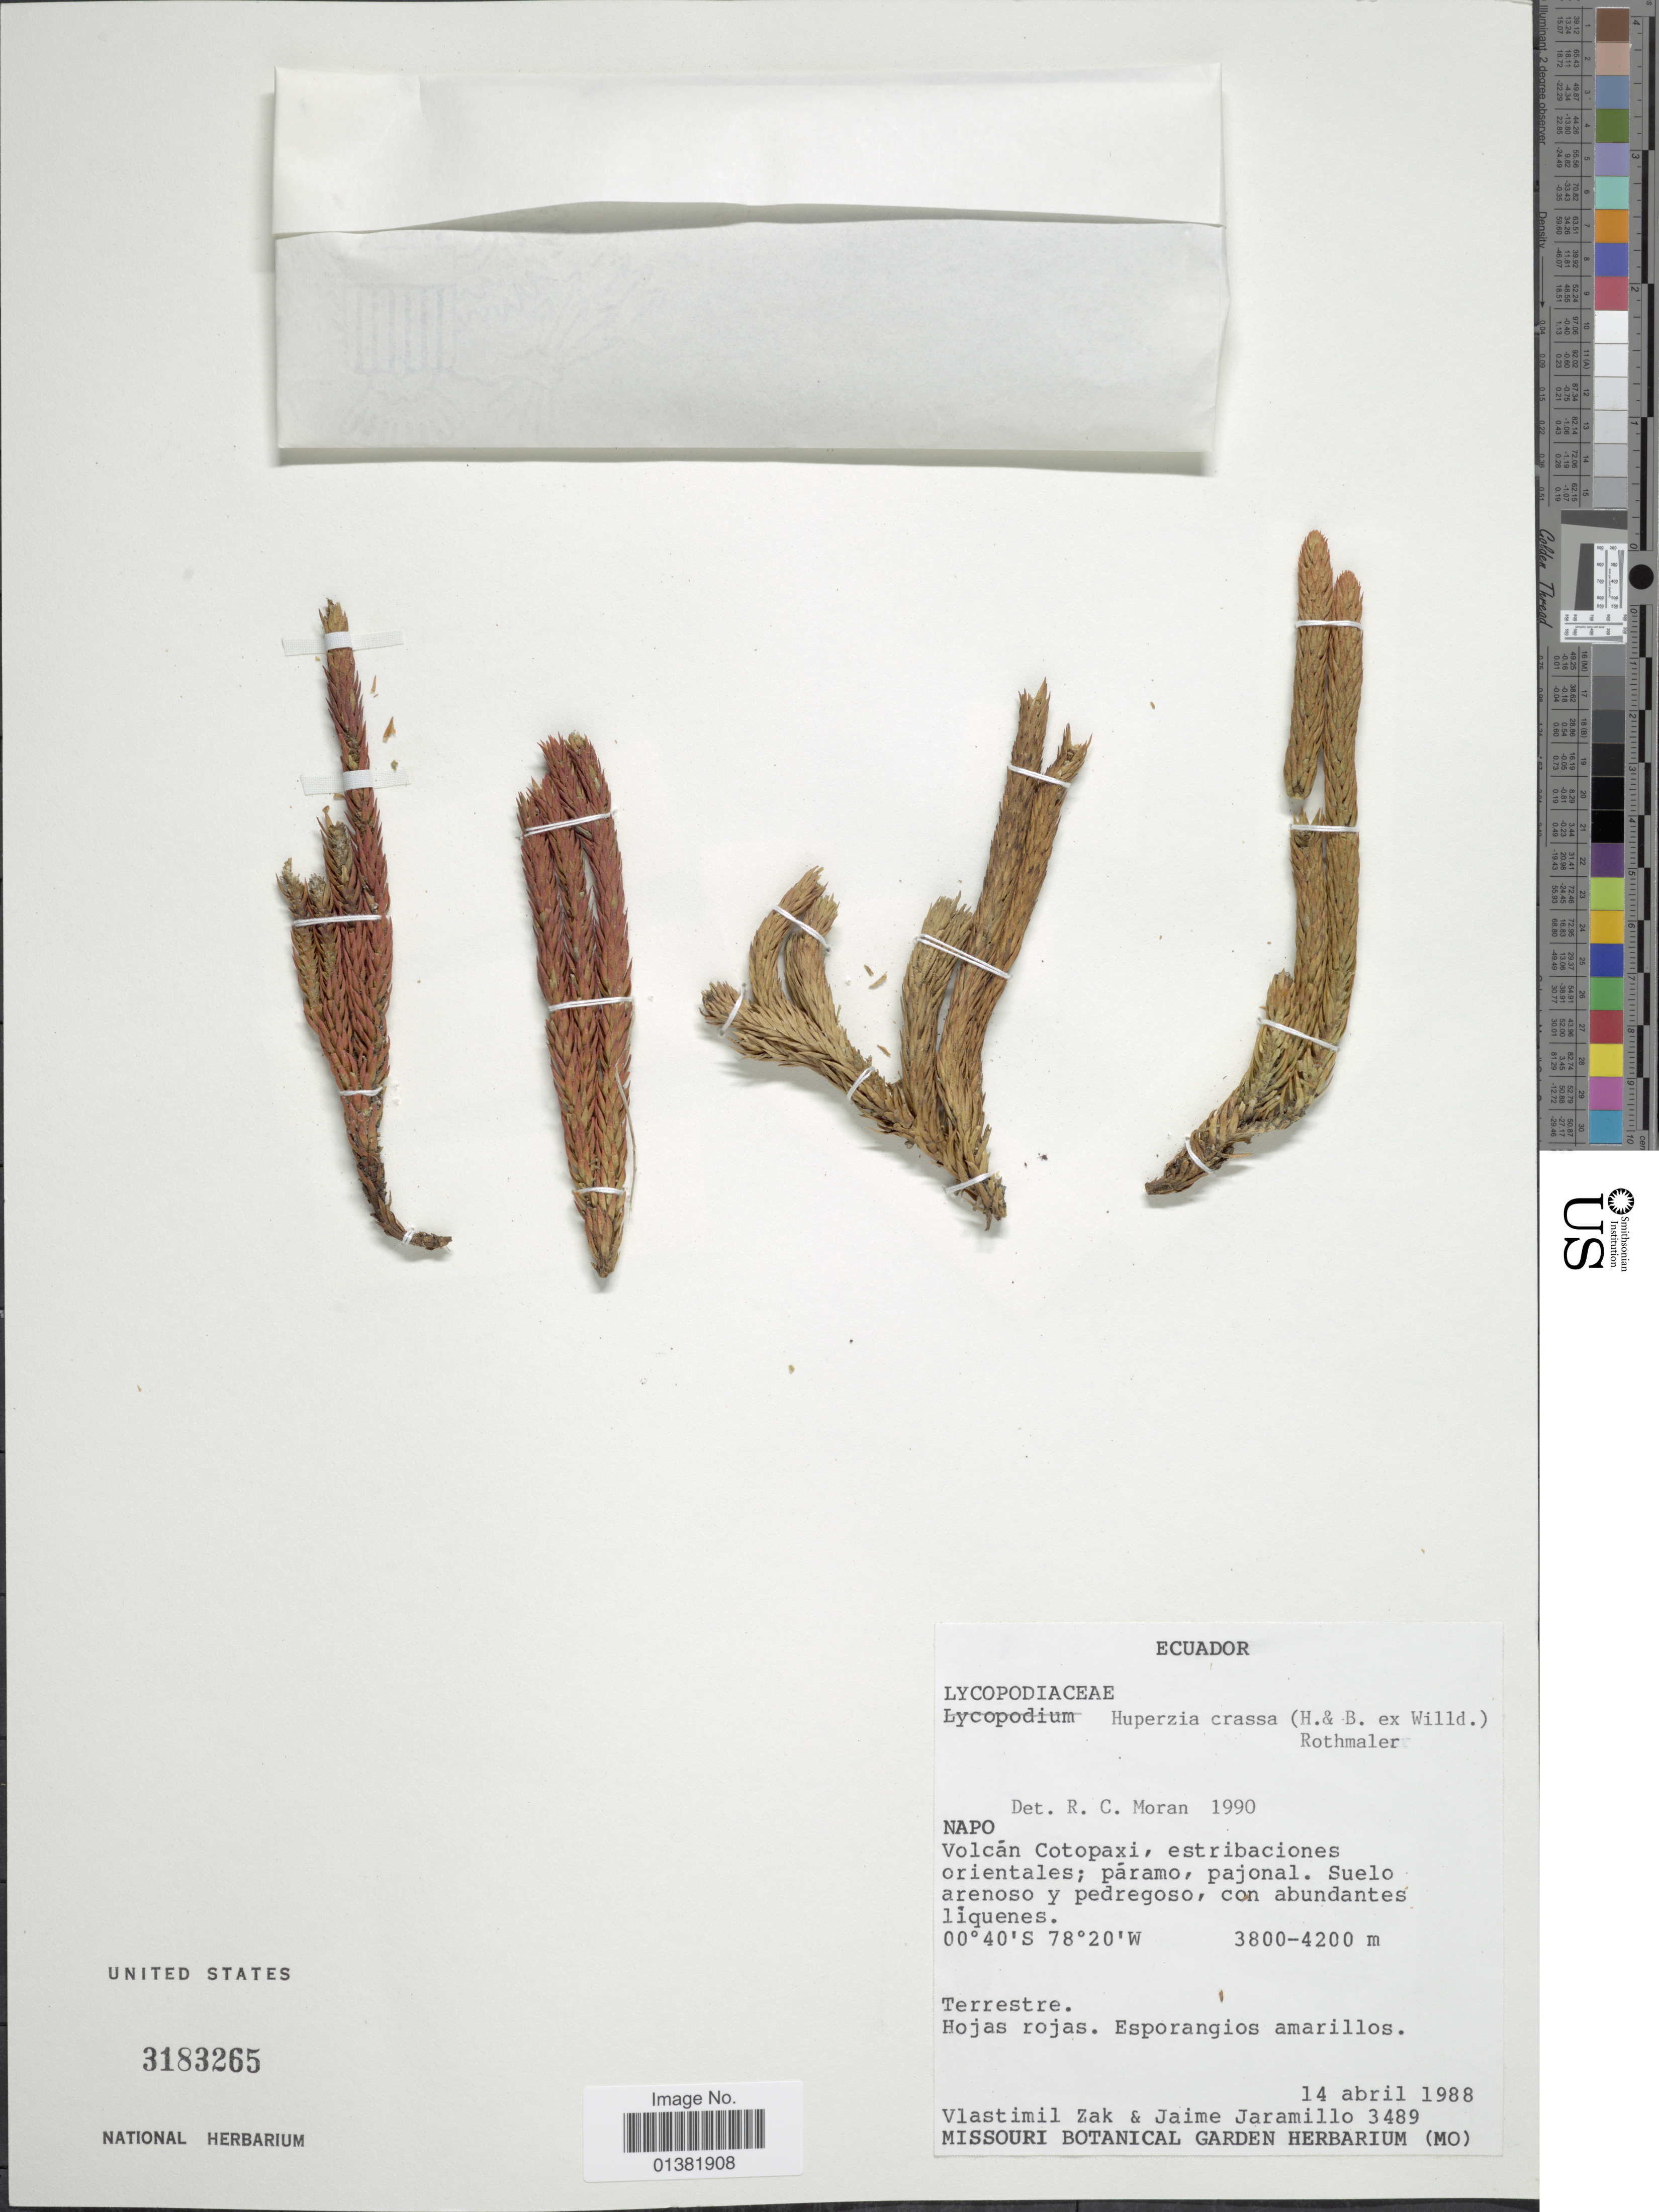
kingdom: Plantae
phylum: Tracheophyta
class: Lycopodiopsida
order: Lycopodiales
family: Lycopodiaceae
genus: Phlegmariurus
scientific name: Phlegmariurus crassus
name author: (Humb. & Bonpl. ex Willd.) B. Øllg.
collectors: V. Zak & J. Jaramillo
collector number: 3489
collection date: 1988-04-14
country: Ecuador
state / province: Napo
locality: Volcán Cotopaxi, estribaciones orientales; páramo, pajonal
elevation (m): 3800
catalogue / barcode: US 3183265